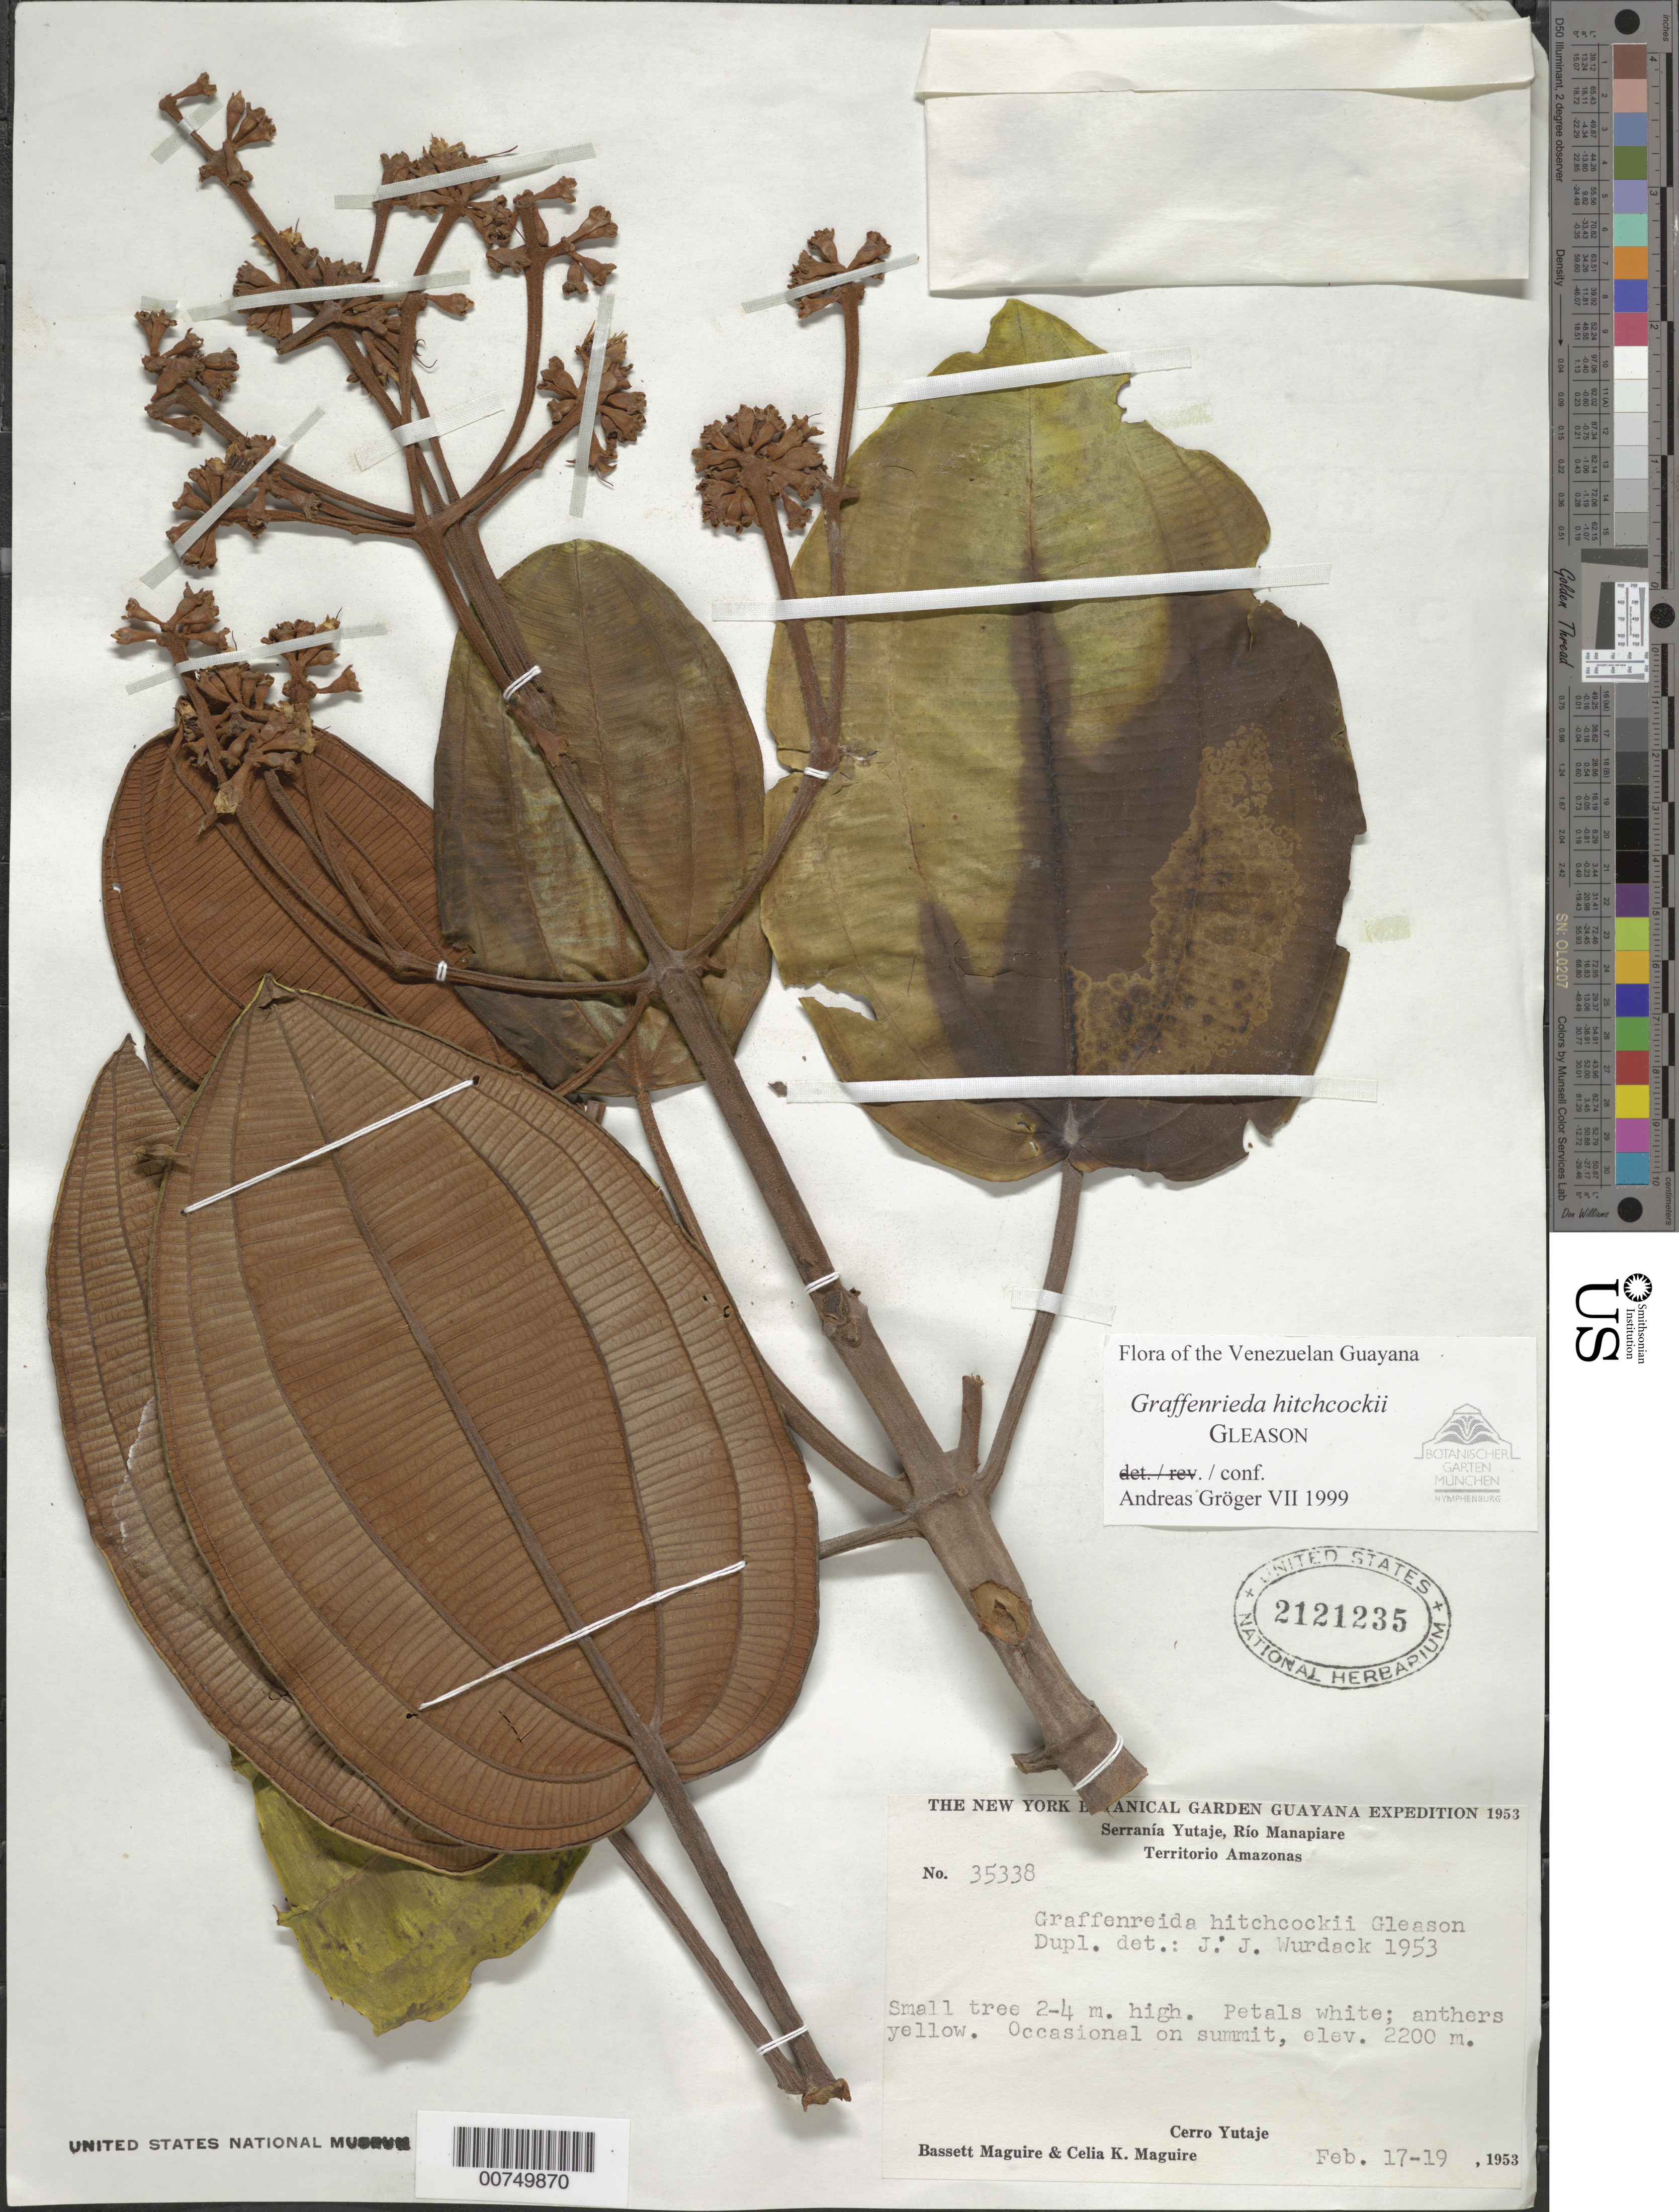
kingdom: Plantae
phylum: Tracheophyta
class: Magnoliopsida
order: Myrtales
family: Melastomataceae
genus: Graffenrieda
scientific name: Graffenrieda hitchcockii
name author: Gleason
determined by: Gröger, A.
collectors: B. Maguire & C. K. Maguire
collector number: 35338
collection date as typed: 17-Feb-53 to 19-Feb-53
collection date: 1953-02-17/1953-02-19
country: Venezuela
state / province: Amazonas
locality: Serranía Yutajé, Río Manapiare, Cerro Yutajé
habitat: Summit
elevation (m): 2200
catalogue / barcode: US 2121235